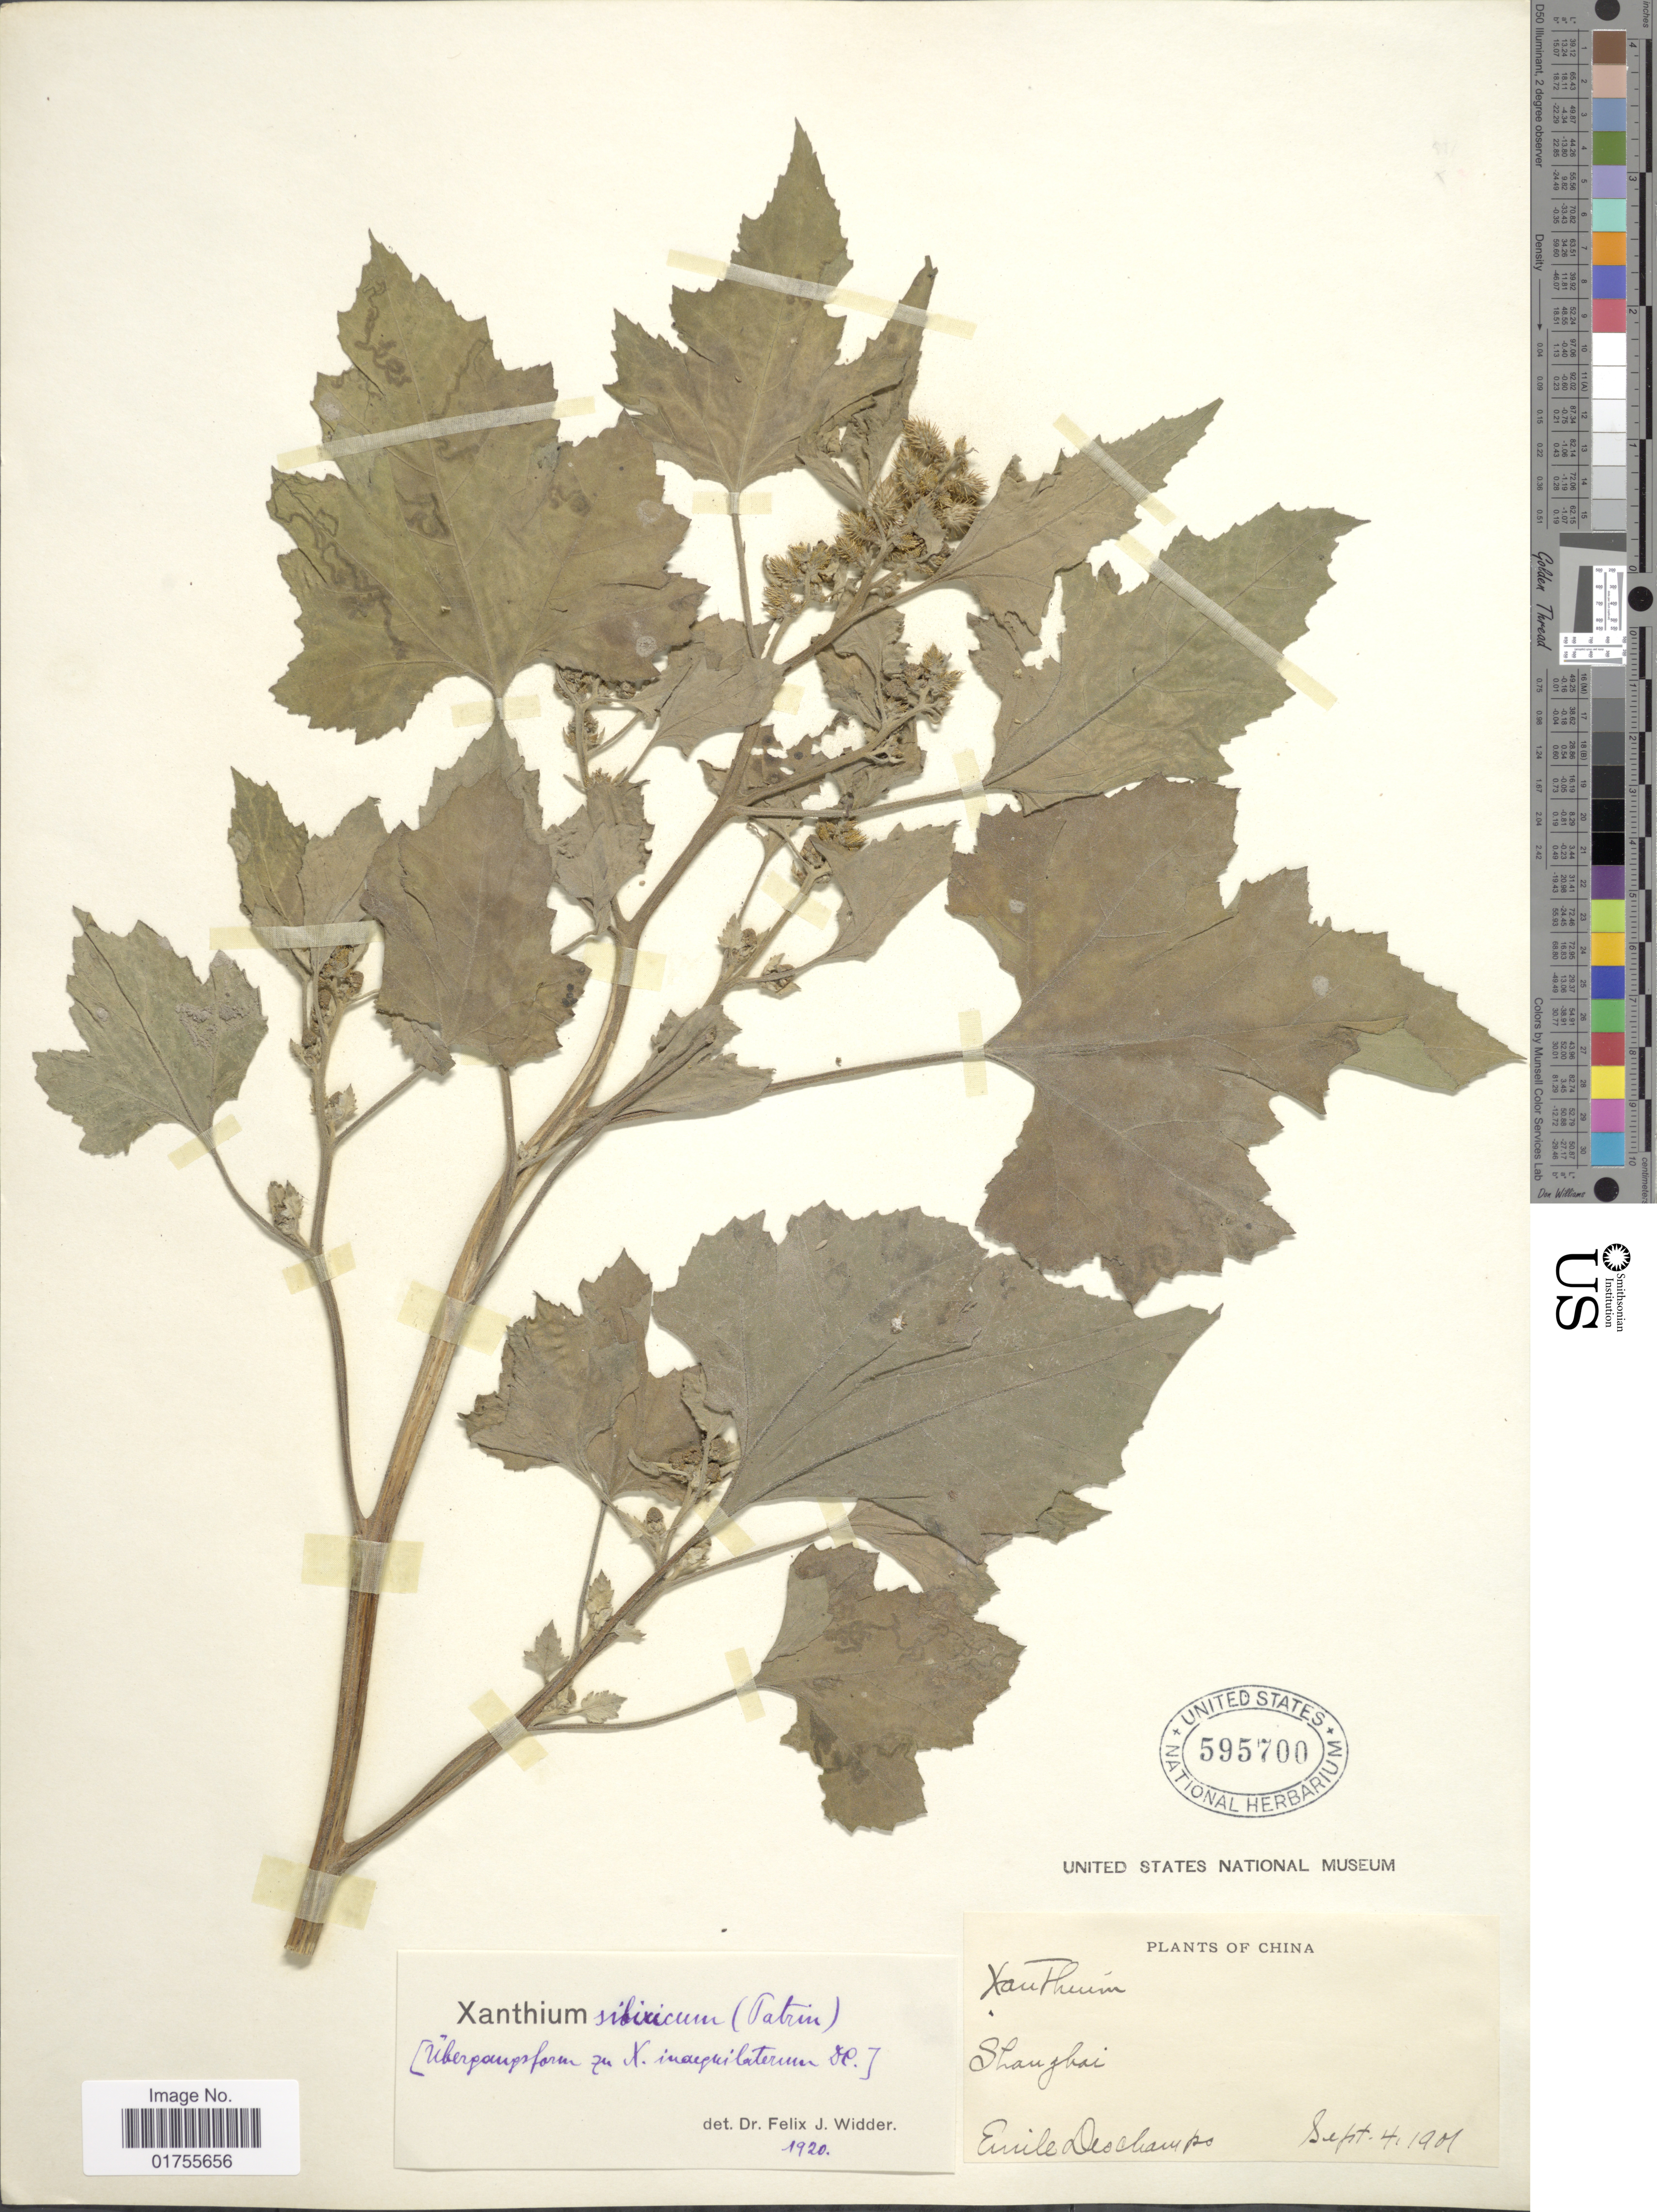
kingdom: Plantae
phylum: Tracheophyta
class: Magnoliopsida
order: Asterales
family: Asteraceae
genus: Xanthium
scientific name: Xanthium sibiricum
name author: L.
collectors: E. Deschamps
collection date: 1901-09-04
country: China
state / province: Shanghai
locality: Shanghai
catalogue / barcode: US 595700